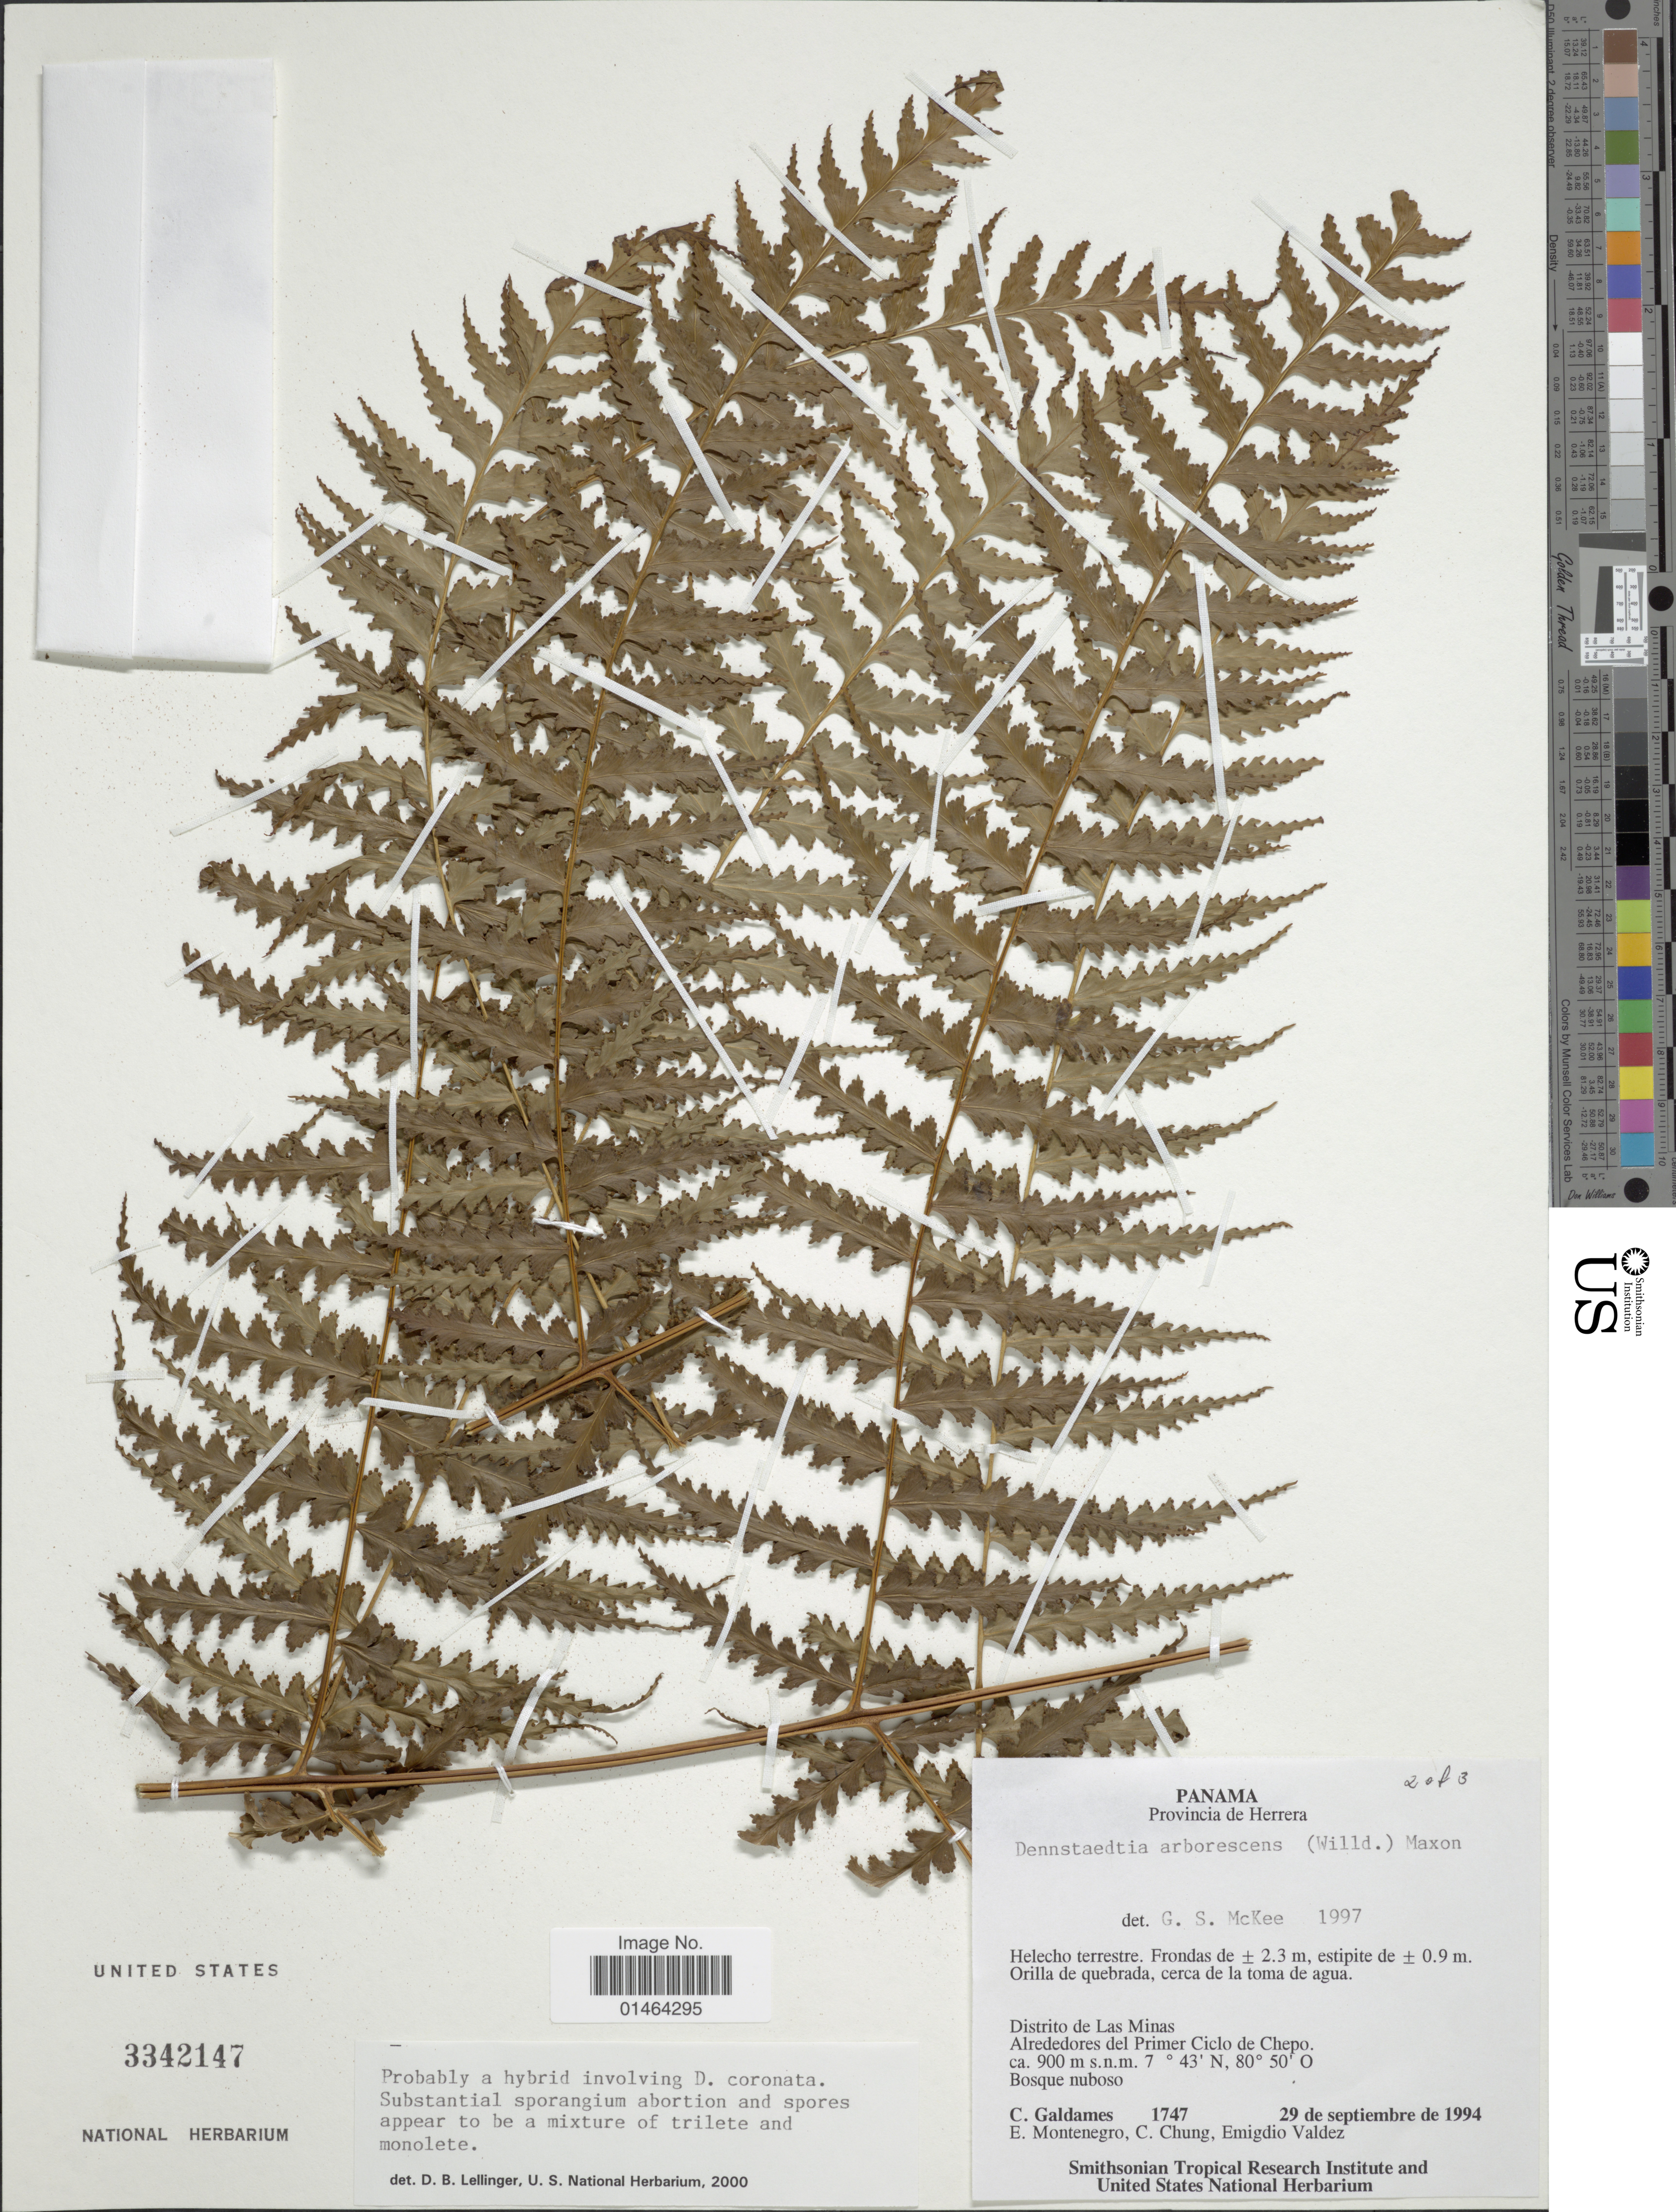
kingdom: Plantae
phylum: Tracheophyta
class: Polypodiopsida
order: Polypodiales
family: Dennstaedtiaceae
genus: Dennstaedtia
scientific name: Dennstaedtia sp.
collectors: C. Galdames, E. Montenegro, C. Chung & E. Valdez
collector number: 1747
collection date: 1994-09-29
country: Panama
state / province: Herrera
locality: Distrito de Las Minas. Alrededores del Primer Ciclo de Chepo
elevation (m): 900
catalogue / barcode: US 3342147